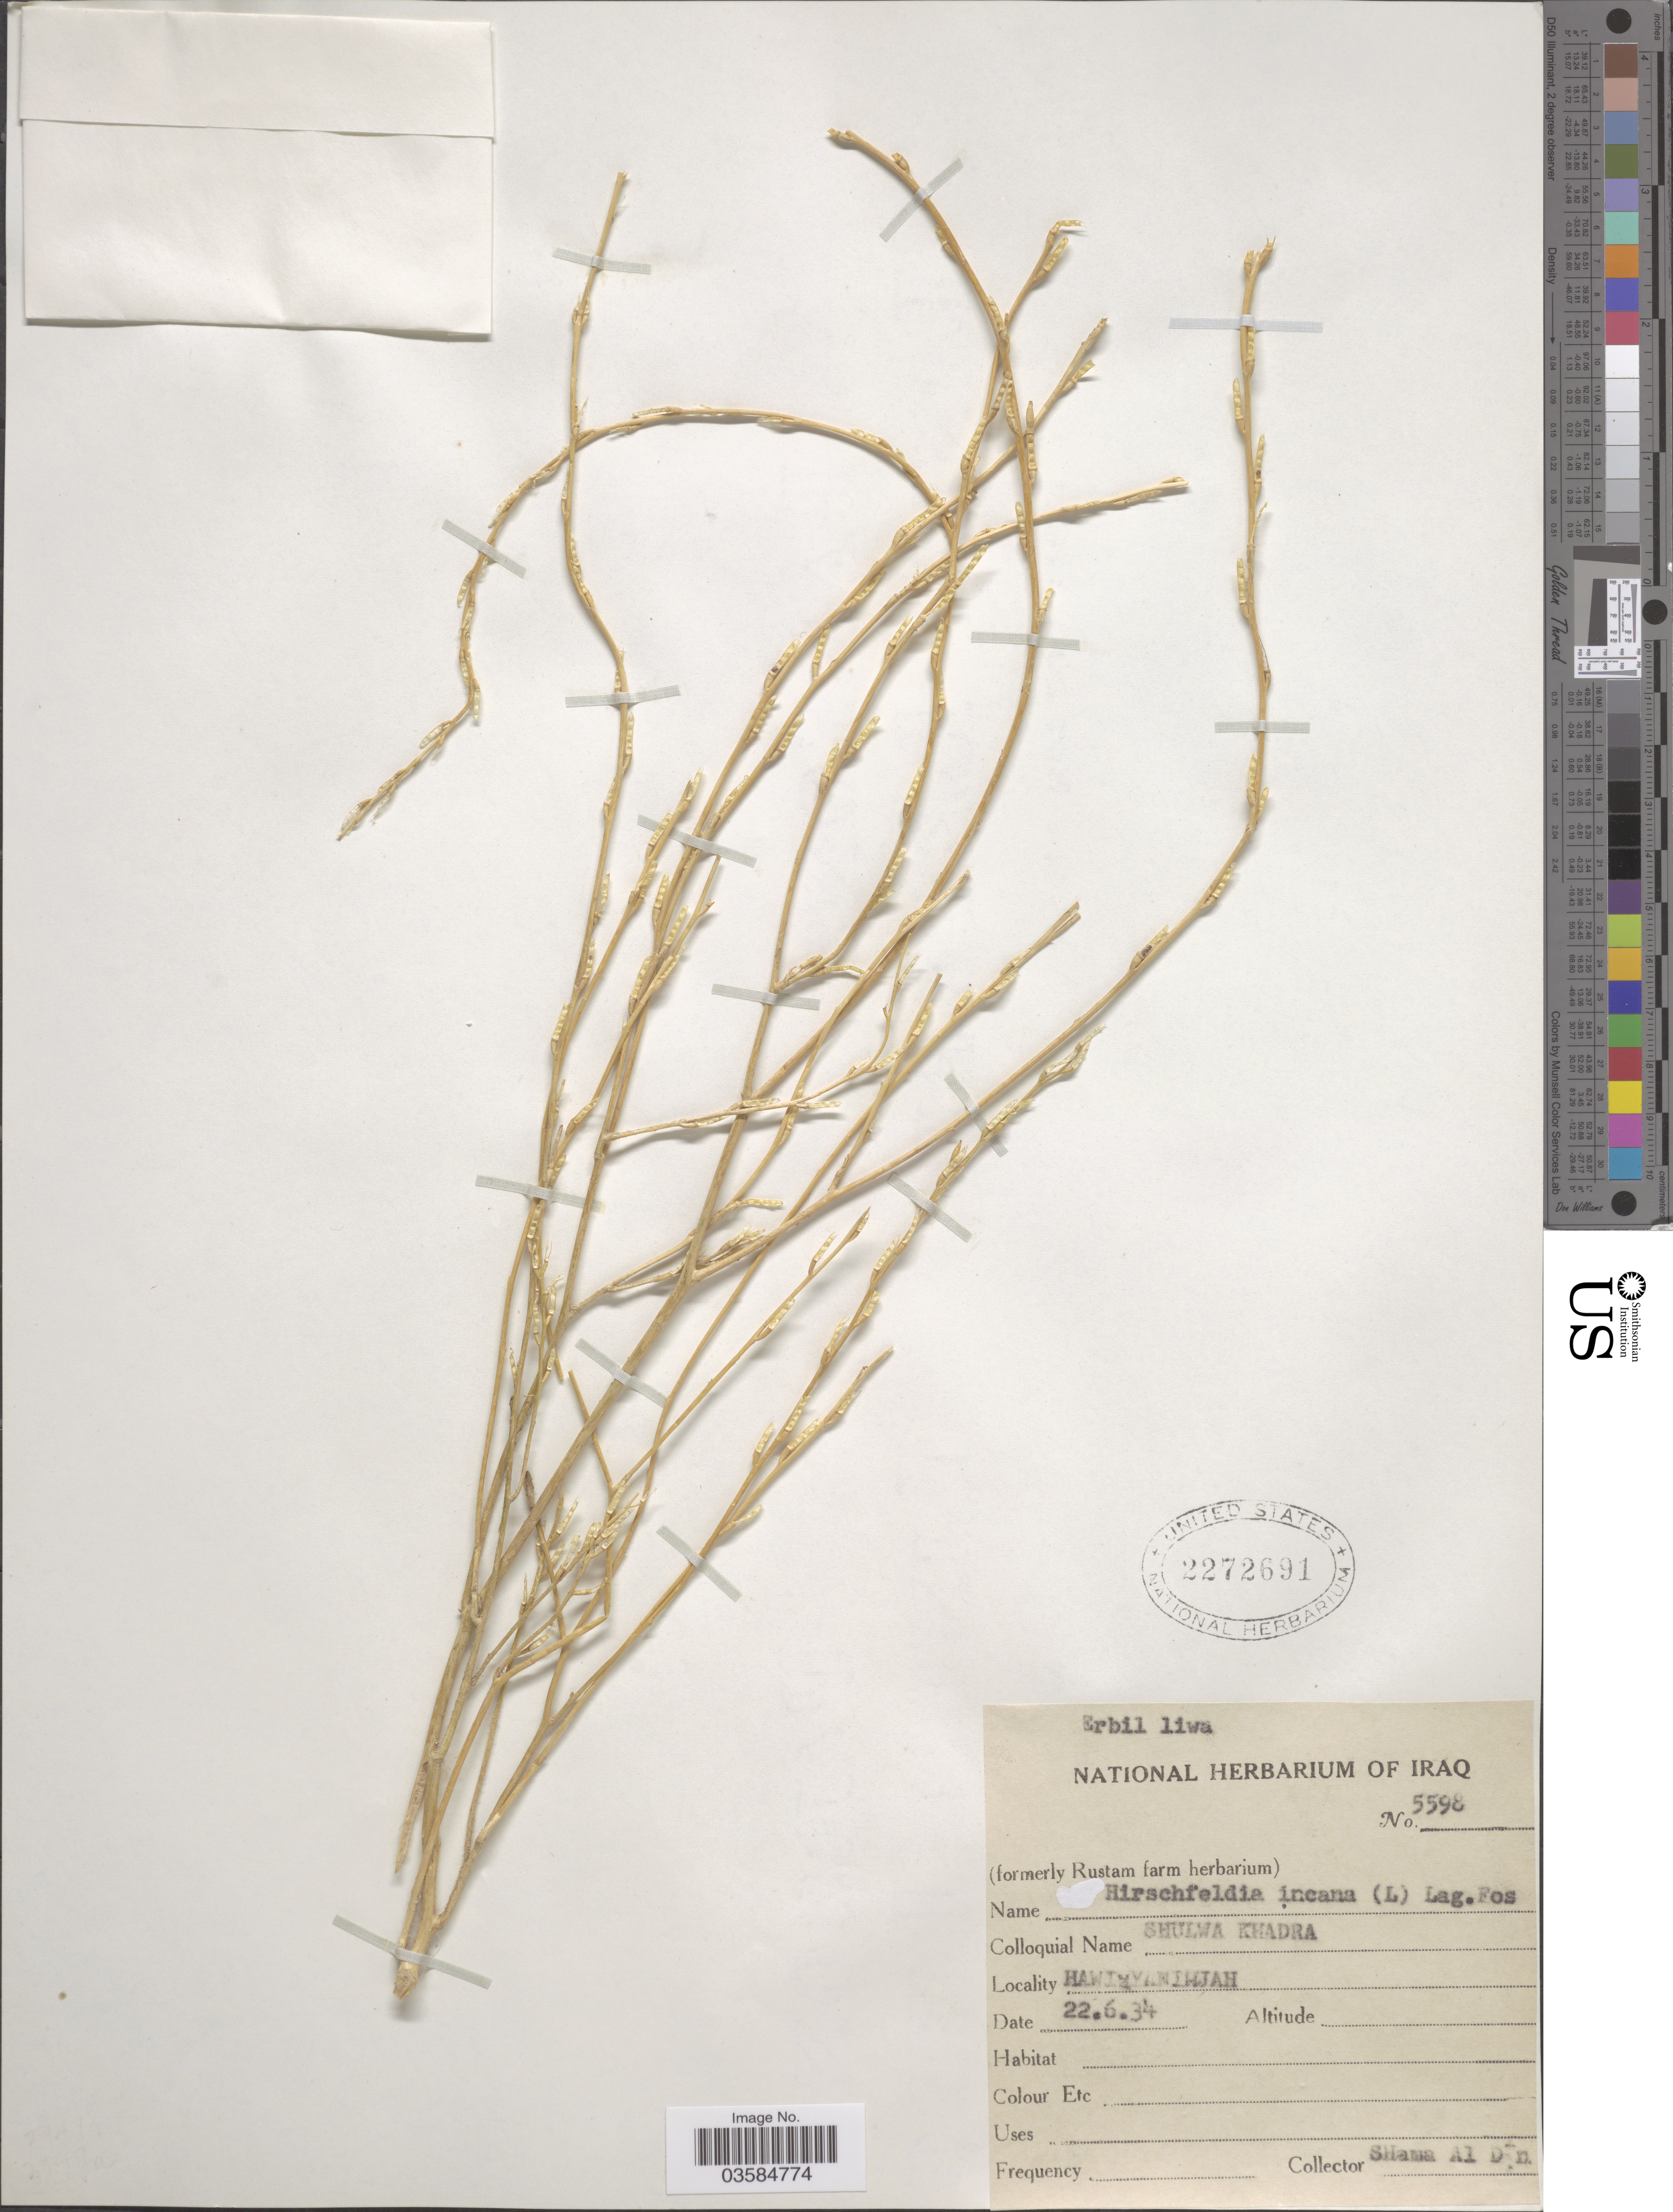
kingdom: Plantae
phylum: Tracheophyta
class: Magnoliopsida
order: Brassicales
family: Brassicaceae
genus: Hirschfeldia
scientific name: Hirschfeldia incana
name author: (L.) Lagr.-Foss.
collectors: S. al Din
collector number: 5598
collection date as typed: Transcribed d/m/y: 22/6/34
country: Iraq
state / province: Arbīl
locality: Erbil liwa. Hawiyamihjah [interpreted].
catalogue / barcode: US 2272691